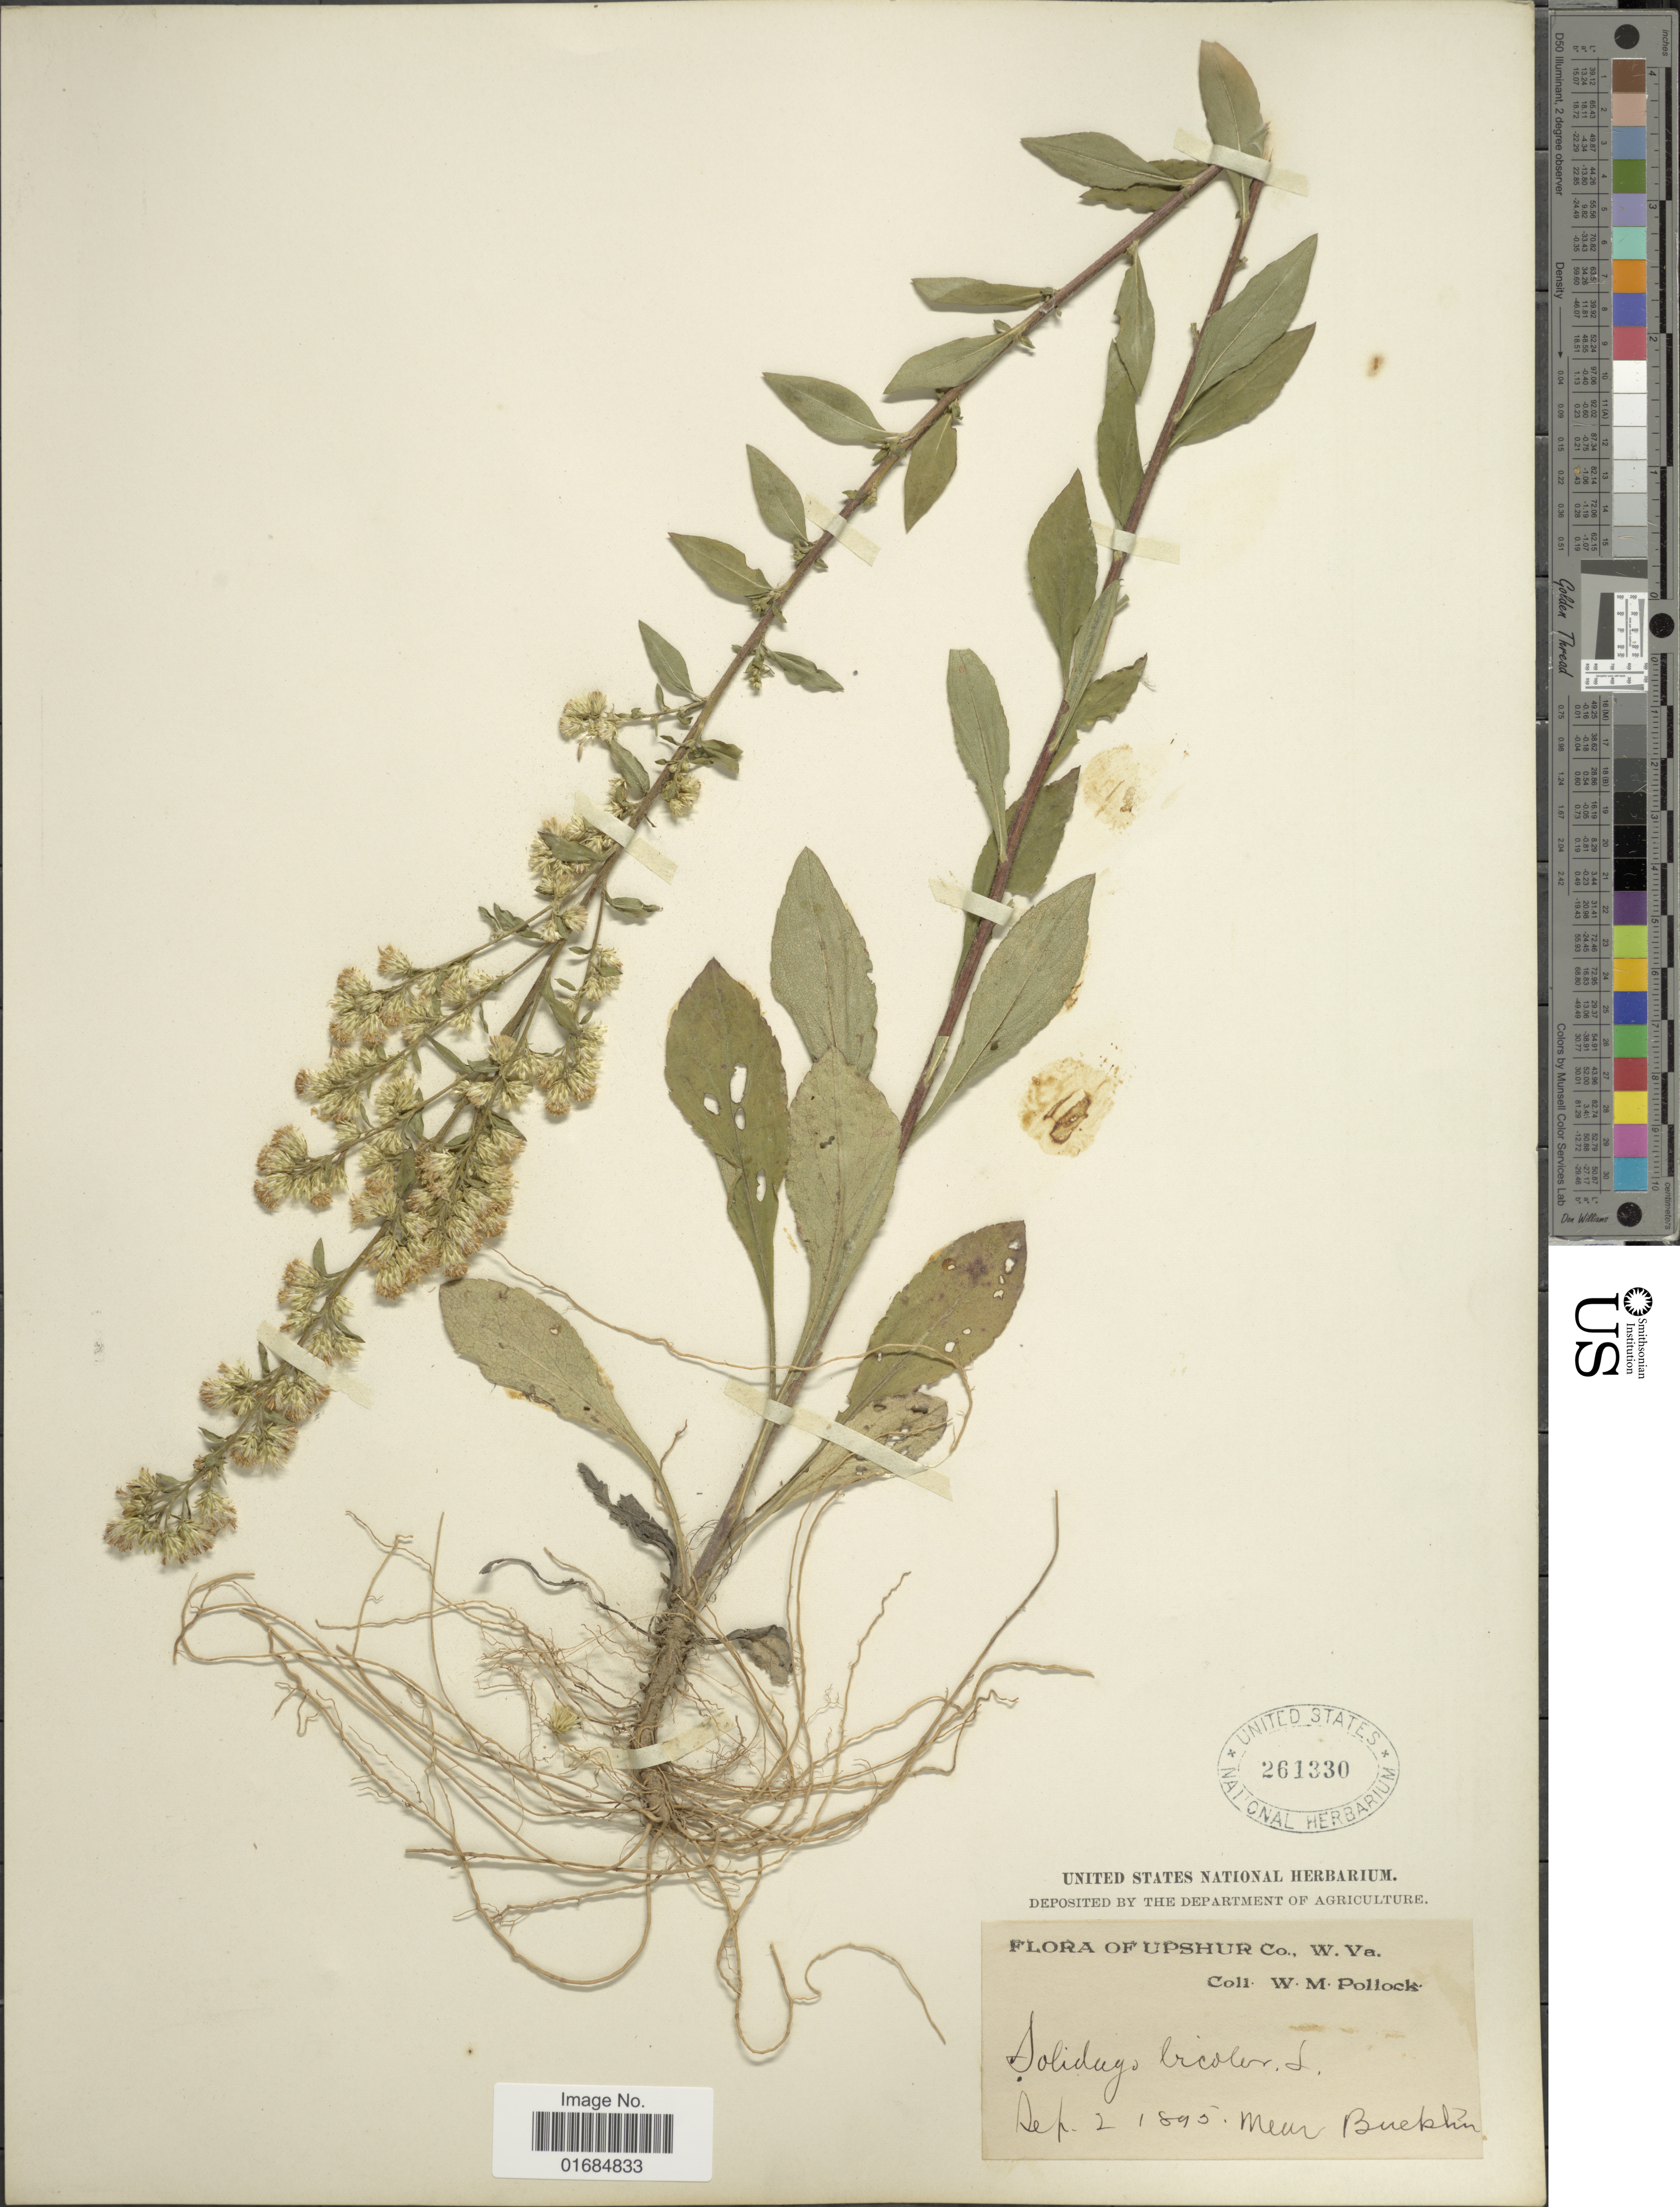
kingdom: Plantae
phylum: Tracheophyta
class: Magnoliopsida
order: Asterales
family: Asteraceae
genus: Solidago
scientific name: Solidago bicolor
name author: L.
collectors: W. M. Pollock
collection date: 1895-09-02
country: United States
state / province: West Virginia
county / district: Upshur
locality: W. Va. near Bucklin.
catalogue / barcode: US 261330